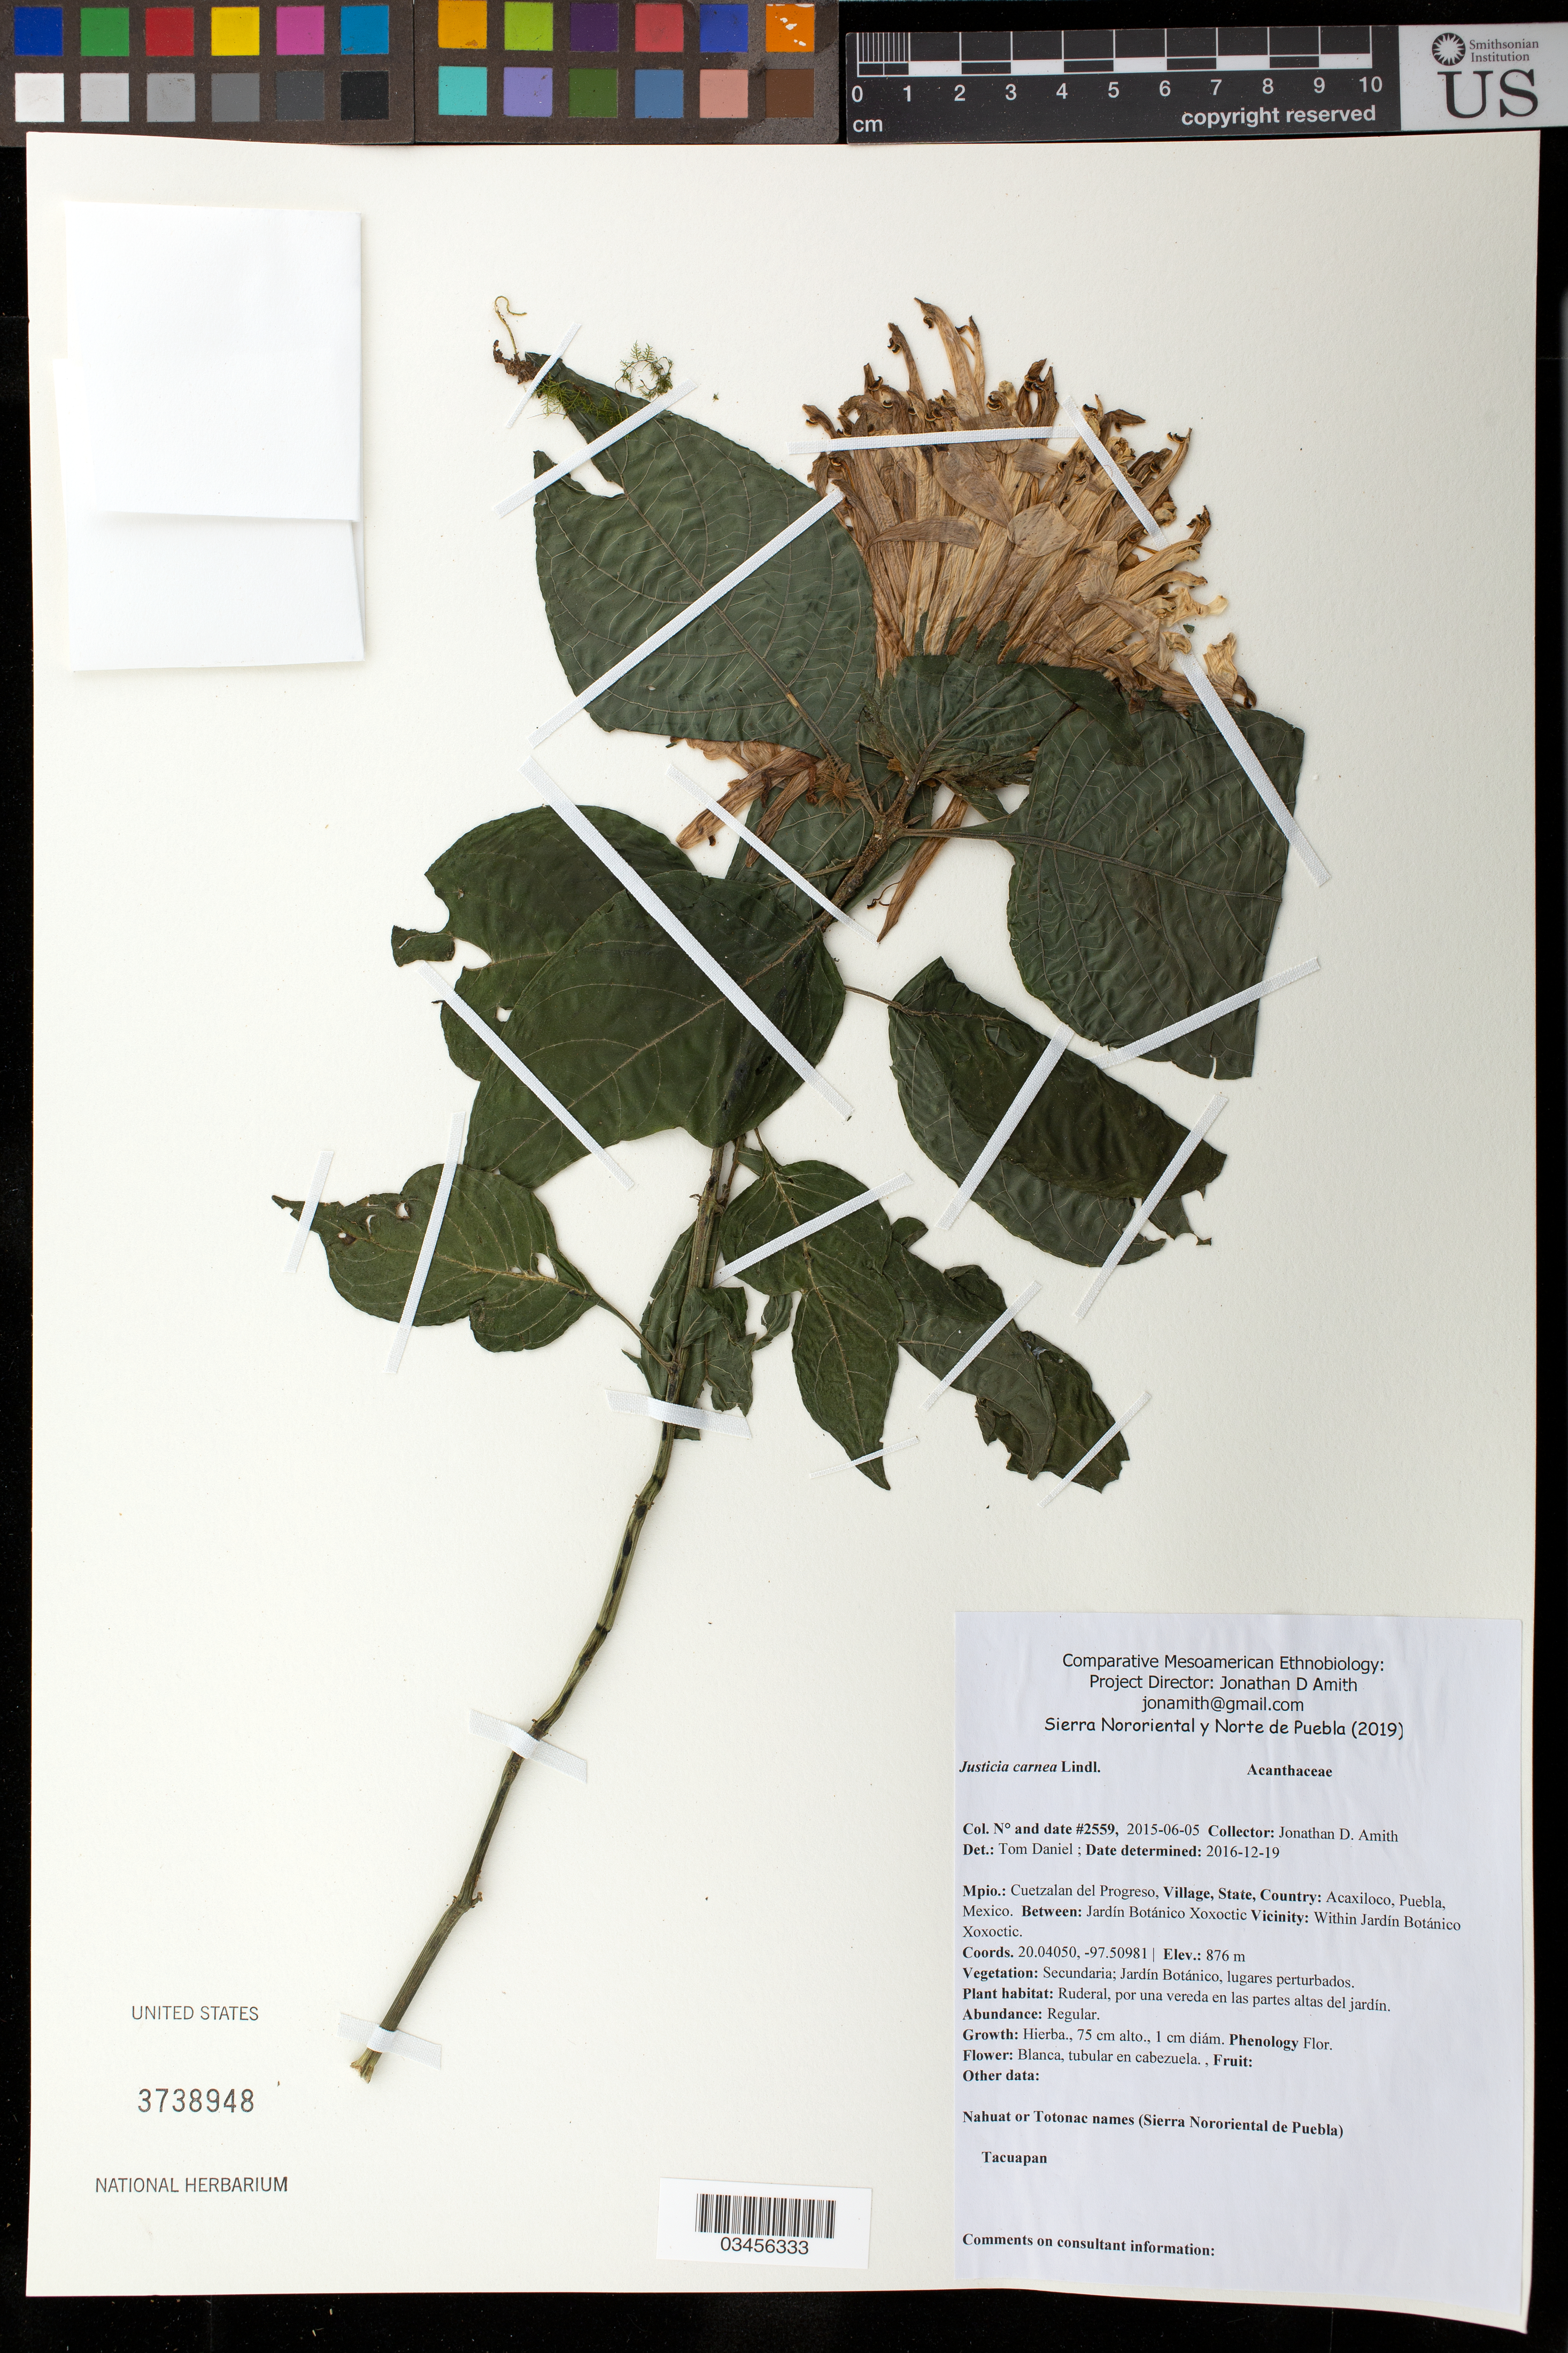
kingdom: Plantae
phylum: Tracheophyta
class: Magnoliopsida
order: Lamiales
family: Acanthaceae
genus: Justicia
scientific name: Justicia carnea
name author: Lindl.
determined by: Daniel, T.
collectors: J. D. Amith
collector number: JDA_02559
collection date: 2015-06-05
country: México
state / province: Puebla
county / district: Cuetzalan del Progreso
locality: PUEBLO: Acaxiloco; LOCALIDAD EXACTA: Within Jardín Botánico Xoxoctic.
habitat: Jardín Botánico, lugares perturbados. |Ruderal, por una vereda en las partes altas del jardín.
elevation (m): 876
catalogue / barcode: US 3738948